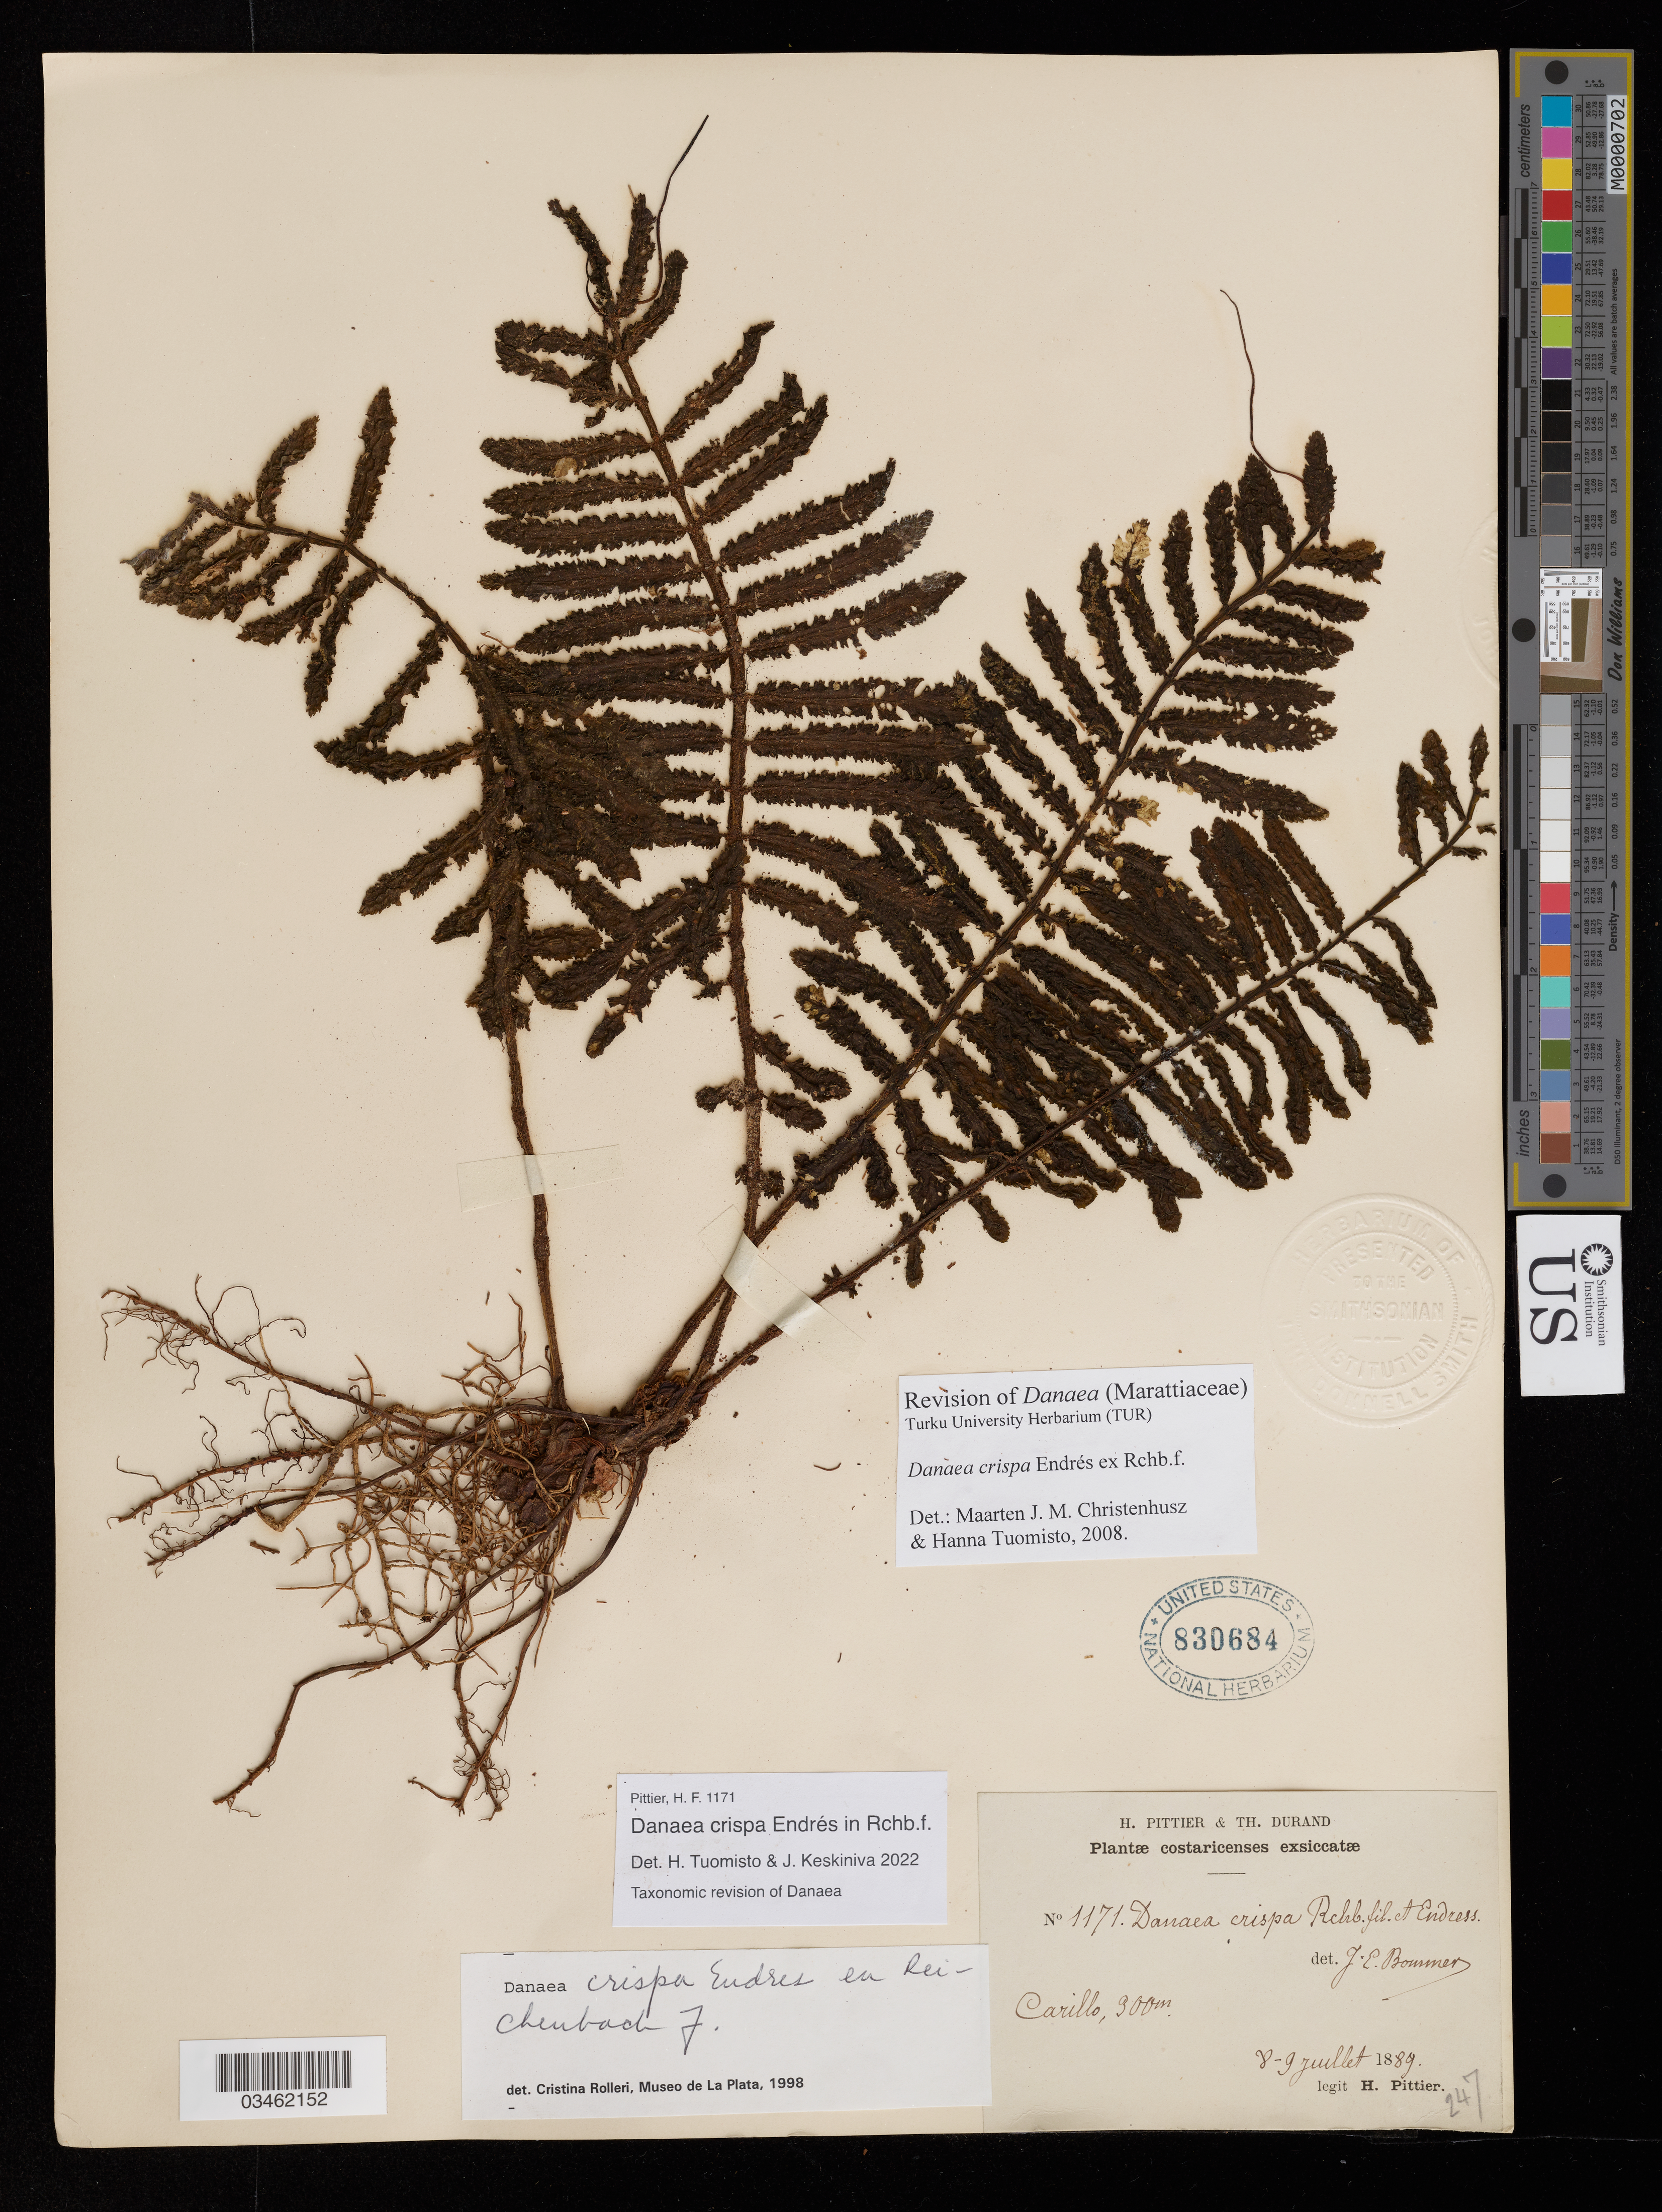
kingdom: Plantae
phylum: Tracheophyta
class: Polypodiopsida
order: Marattiales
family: Marattiaceae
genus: Danaea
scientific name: Danaea crispa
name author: Endrés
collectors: H. F. Pittier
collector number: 1171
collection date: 1889-07-08/1889-07-09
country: Costa Rica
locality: Carillo.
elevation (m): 300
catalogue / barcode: US 830684